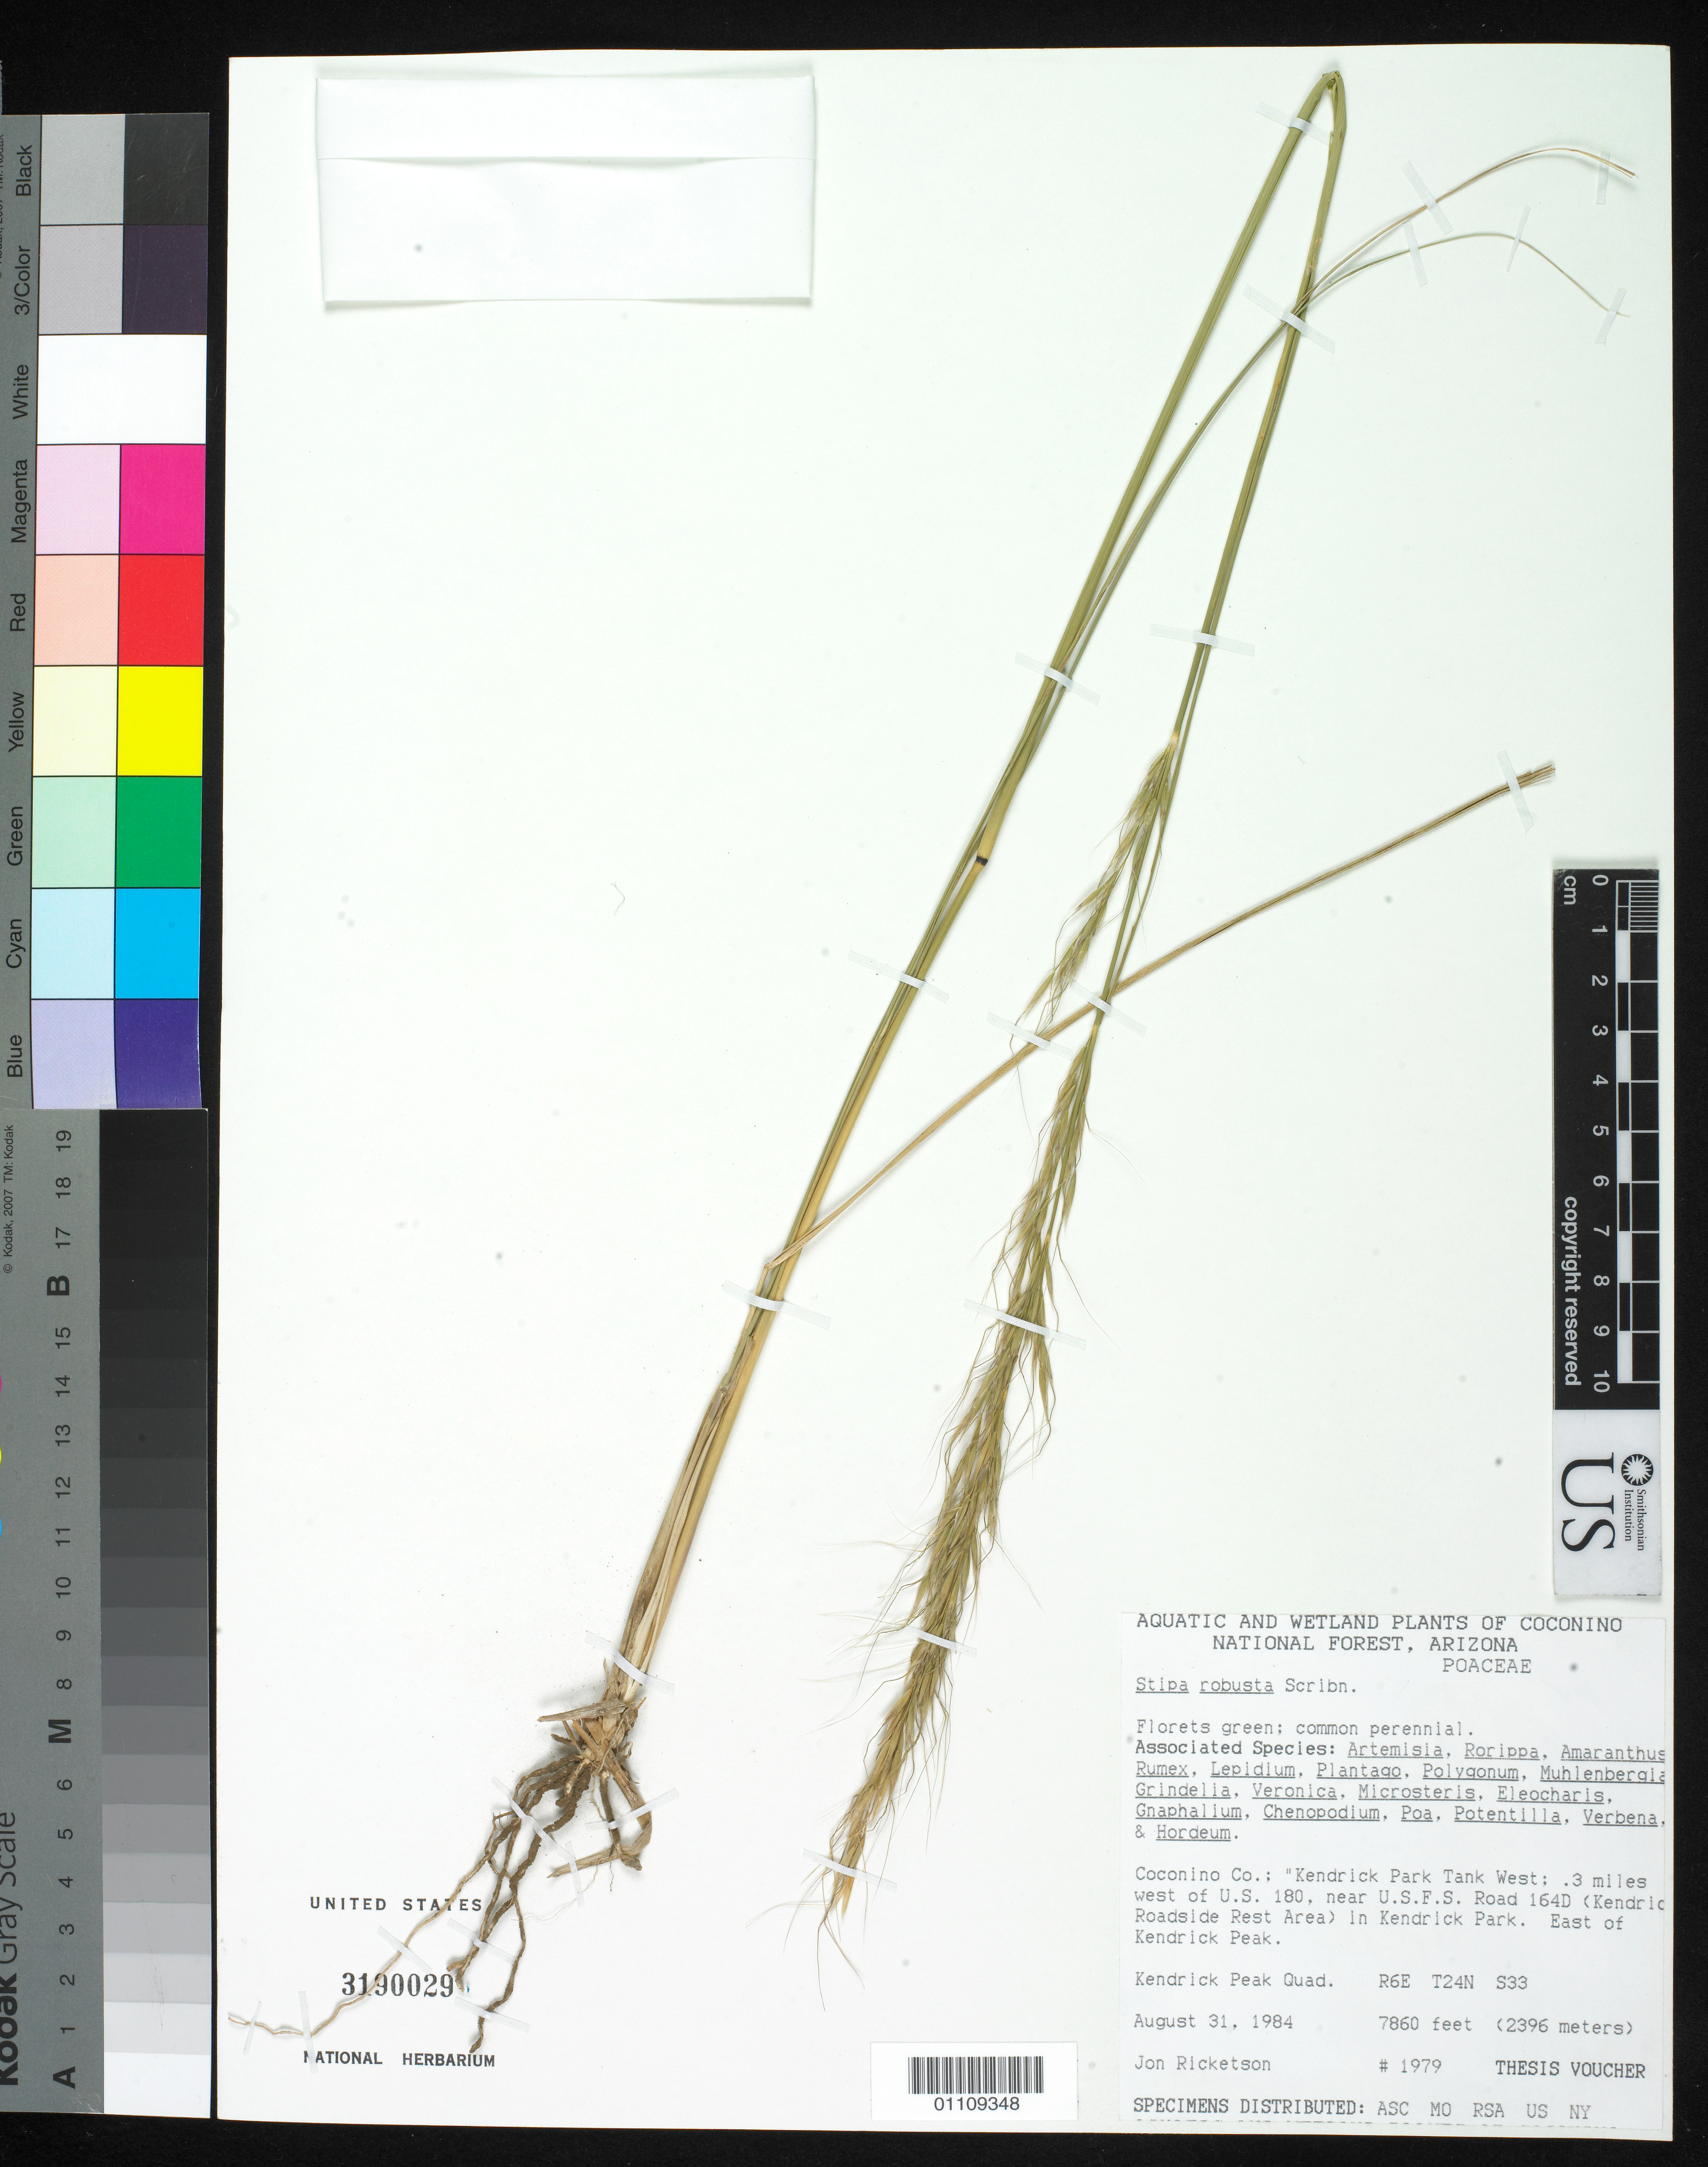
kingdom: Plantae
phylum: Tracheophyta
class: Liliopsida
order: Poales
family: Poaceae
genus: Eriocoma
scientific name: Eriocoma robusta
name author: (Vasey) Romasch.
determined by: Poaceae Reorganization Project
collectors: J. Ricketson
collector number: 1979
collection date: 1984-08-31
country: United States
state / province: Arizona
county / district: Coconino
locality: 3 mi. W. of U.S. 180, near U.S.F.S Road 164D in Kendrick Park. E. of Kendrick Peak.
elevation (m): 2396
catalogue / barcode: US 3190029